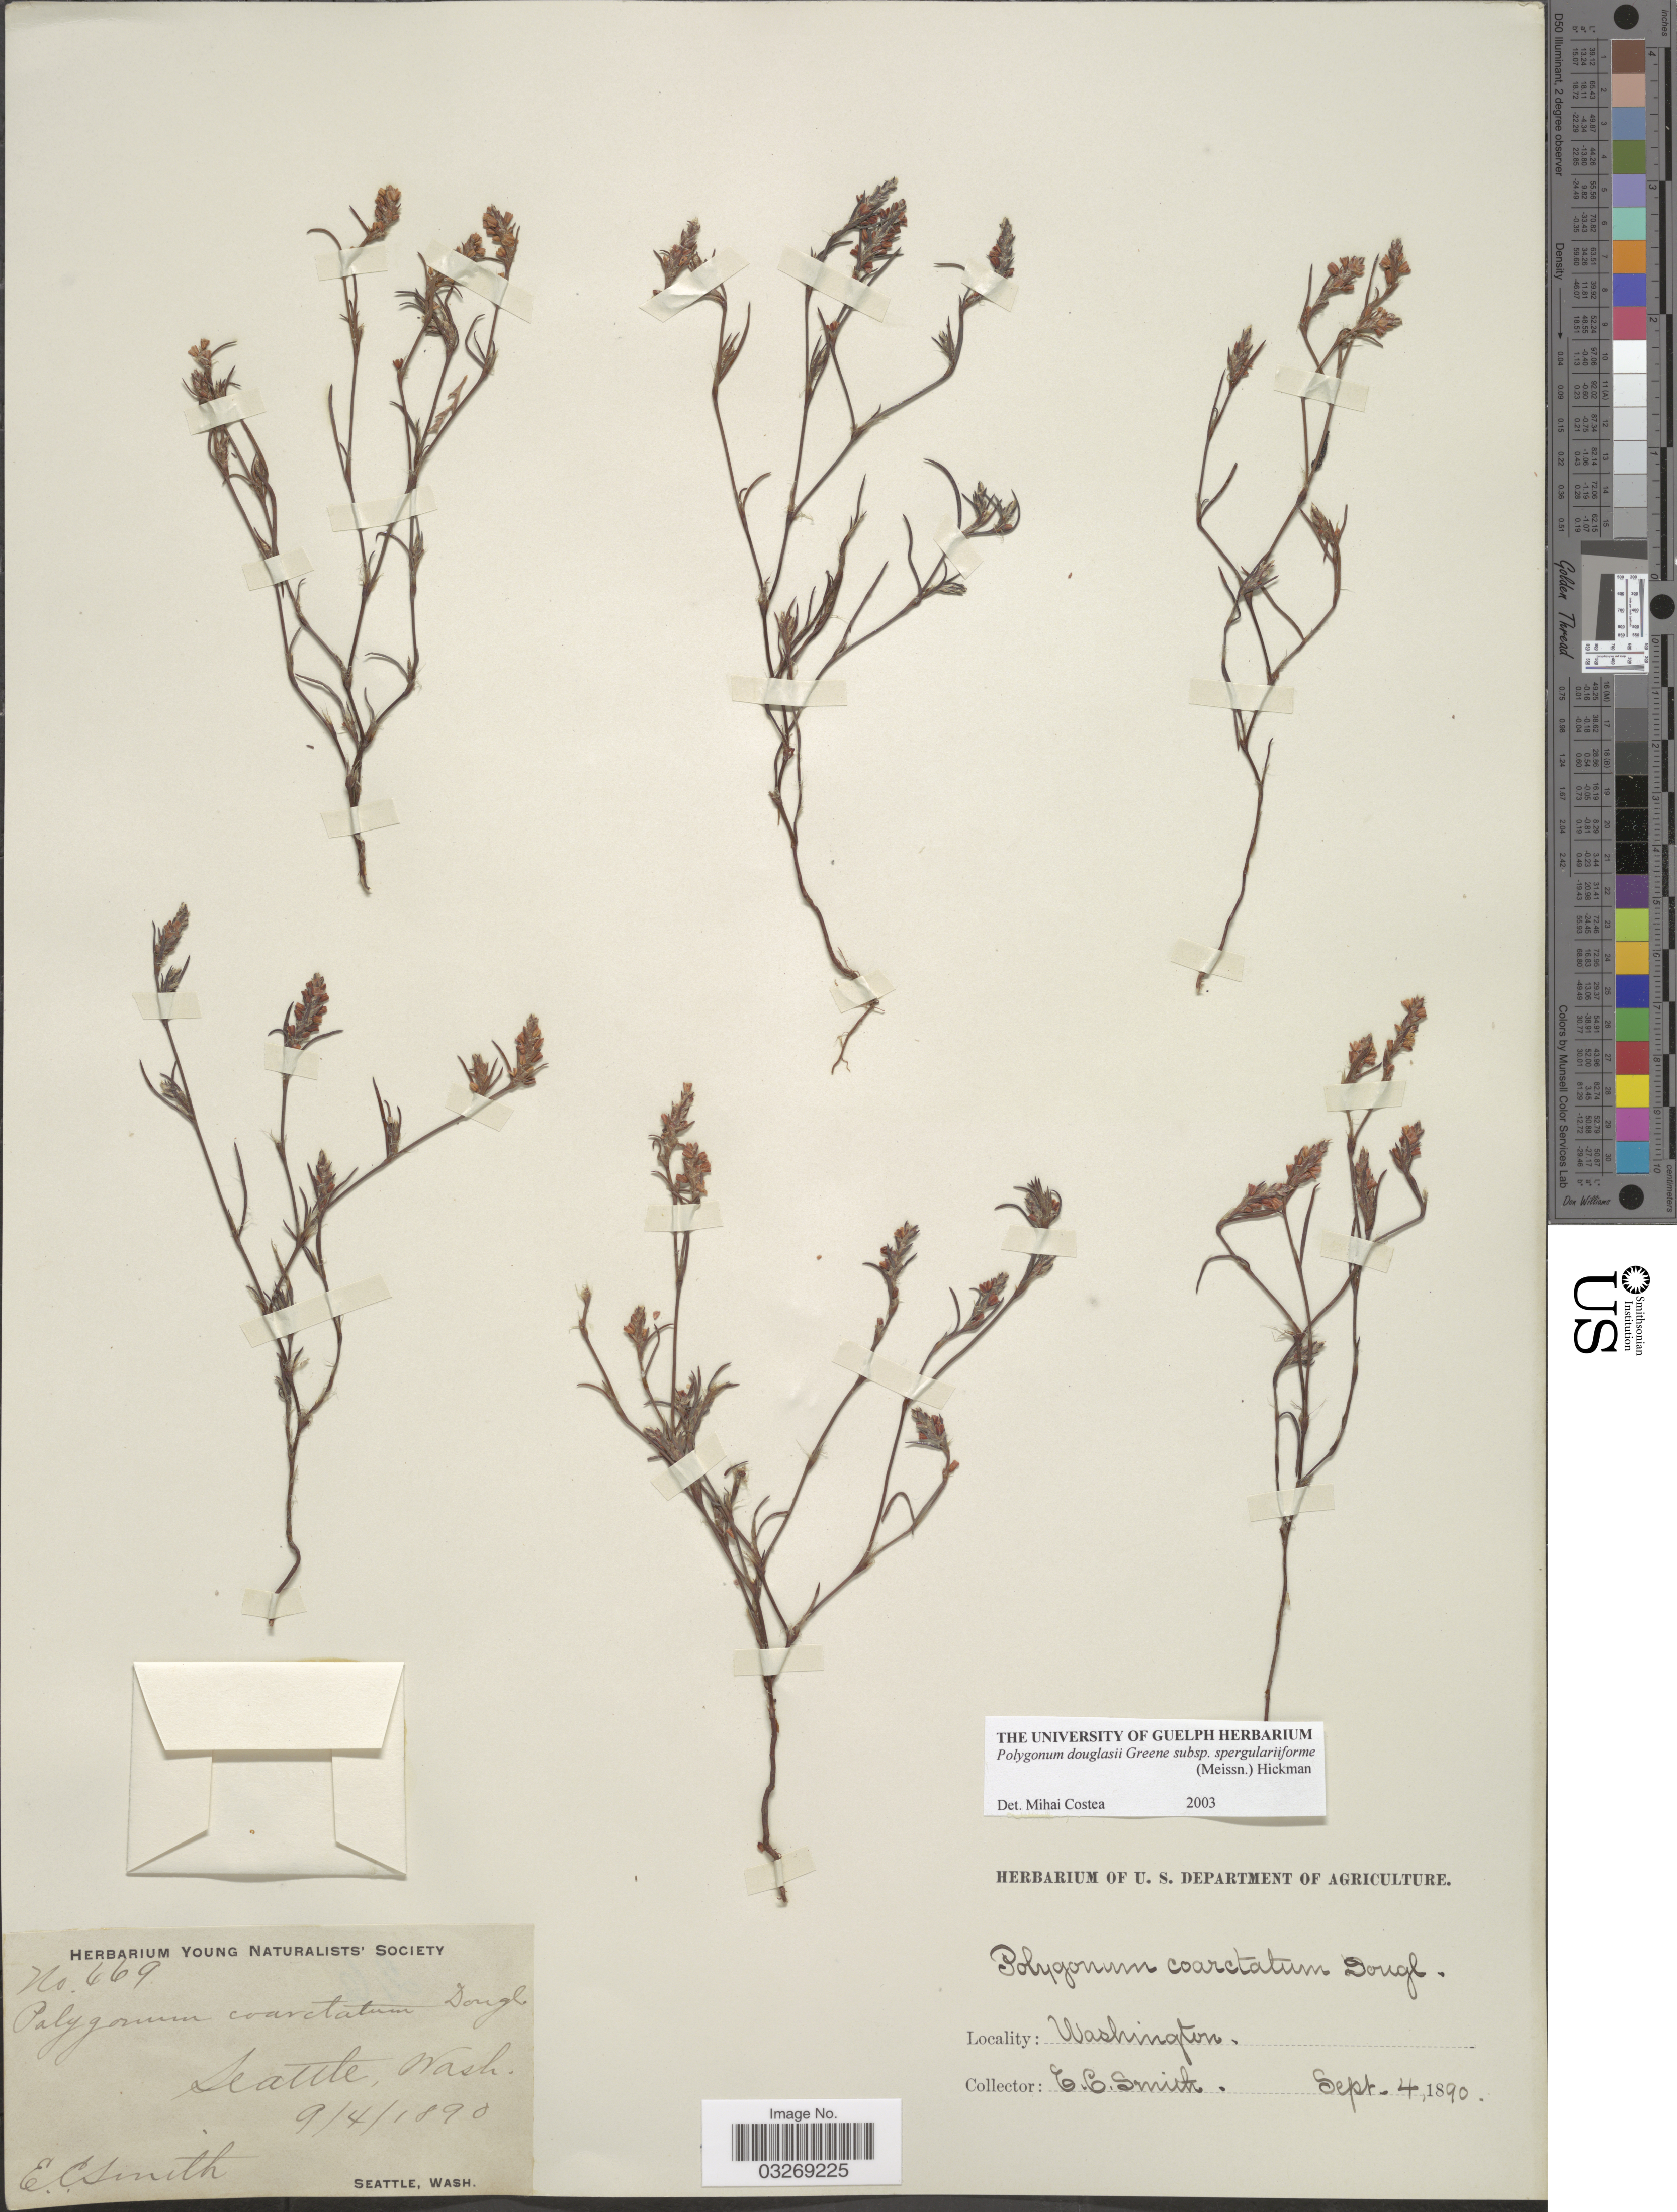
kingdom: Plantae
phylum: Tracheophyta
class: Magnoliopsida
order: Caryophyllales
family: Polygonaceae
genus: Polygonum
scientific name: Polygonum douglasii subsp. spergulariiforme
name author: (Meisn. ex Small) Hickman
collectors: E. Smith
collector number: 669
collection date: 1890-09-04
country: United States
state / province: Washington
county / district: King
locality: Seattle.